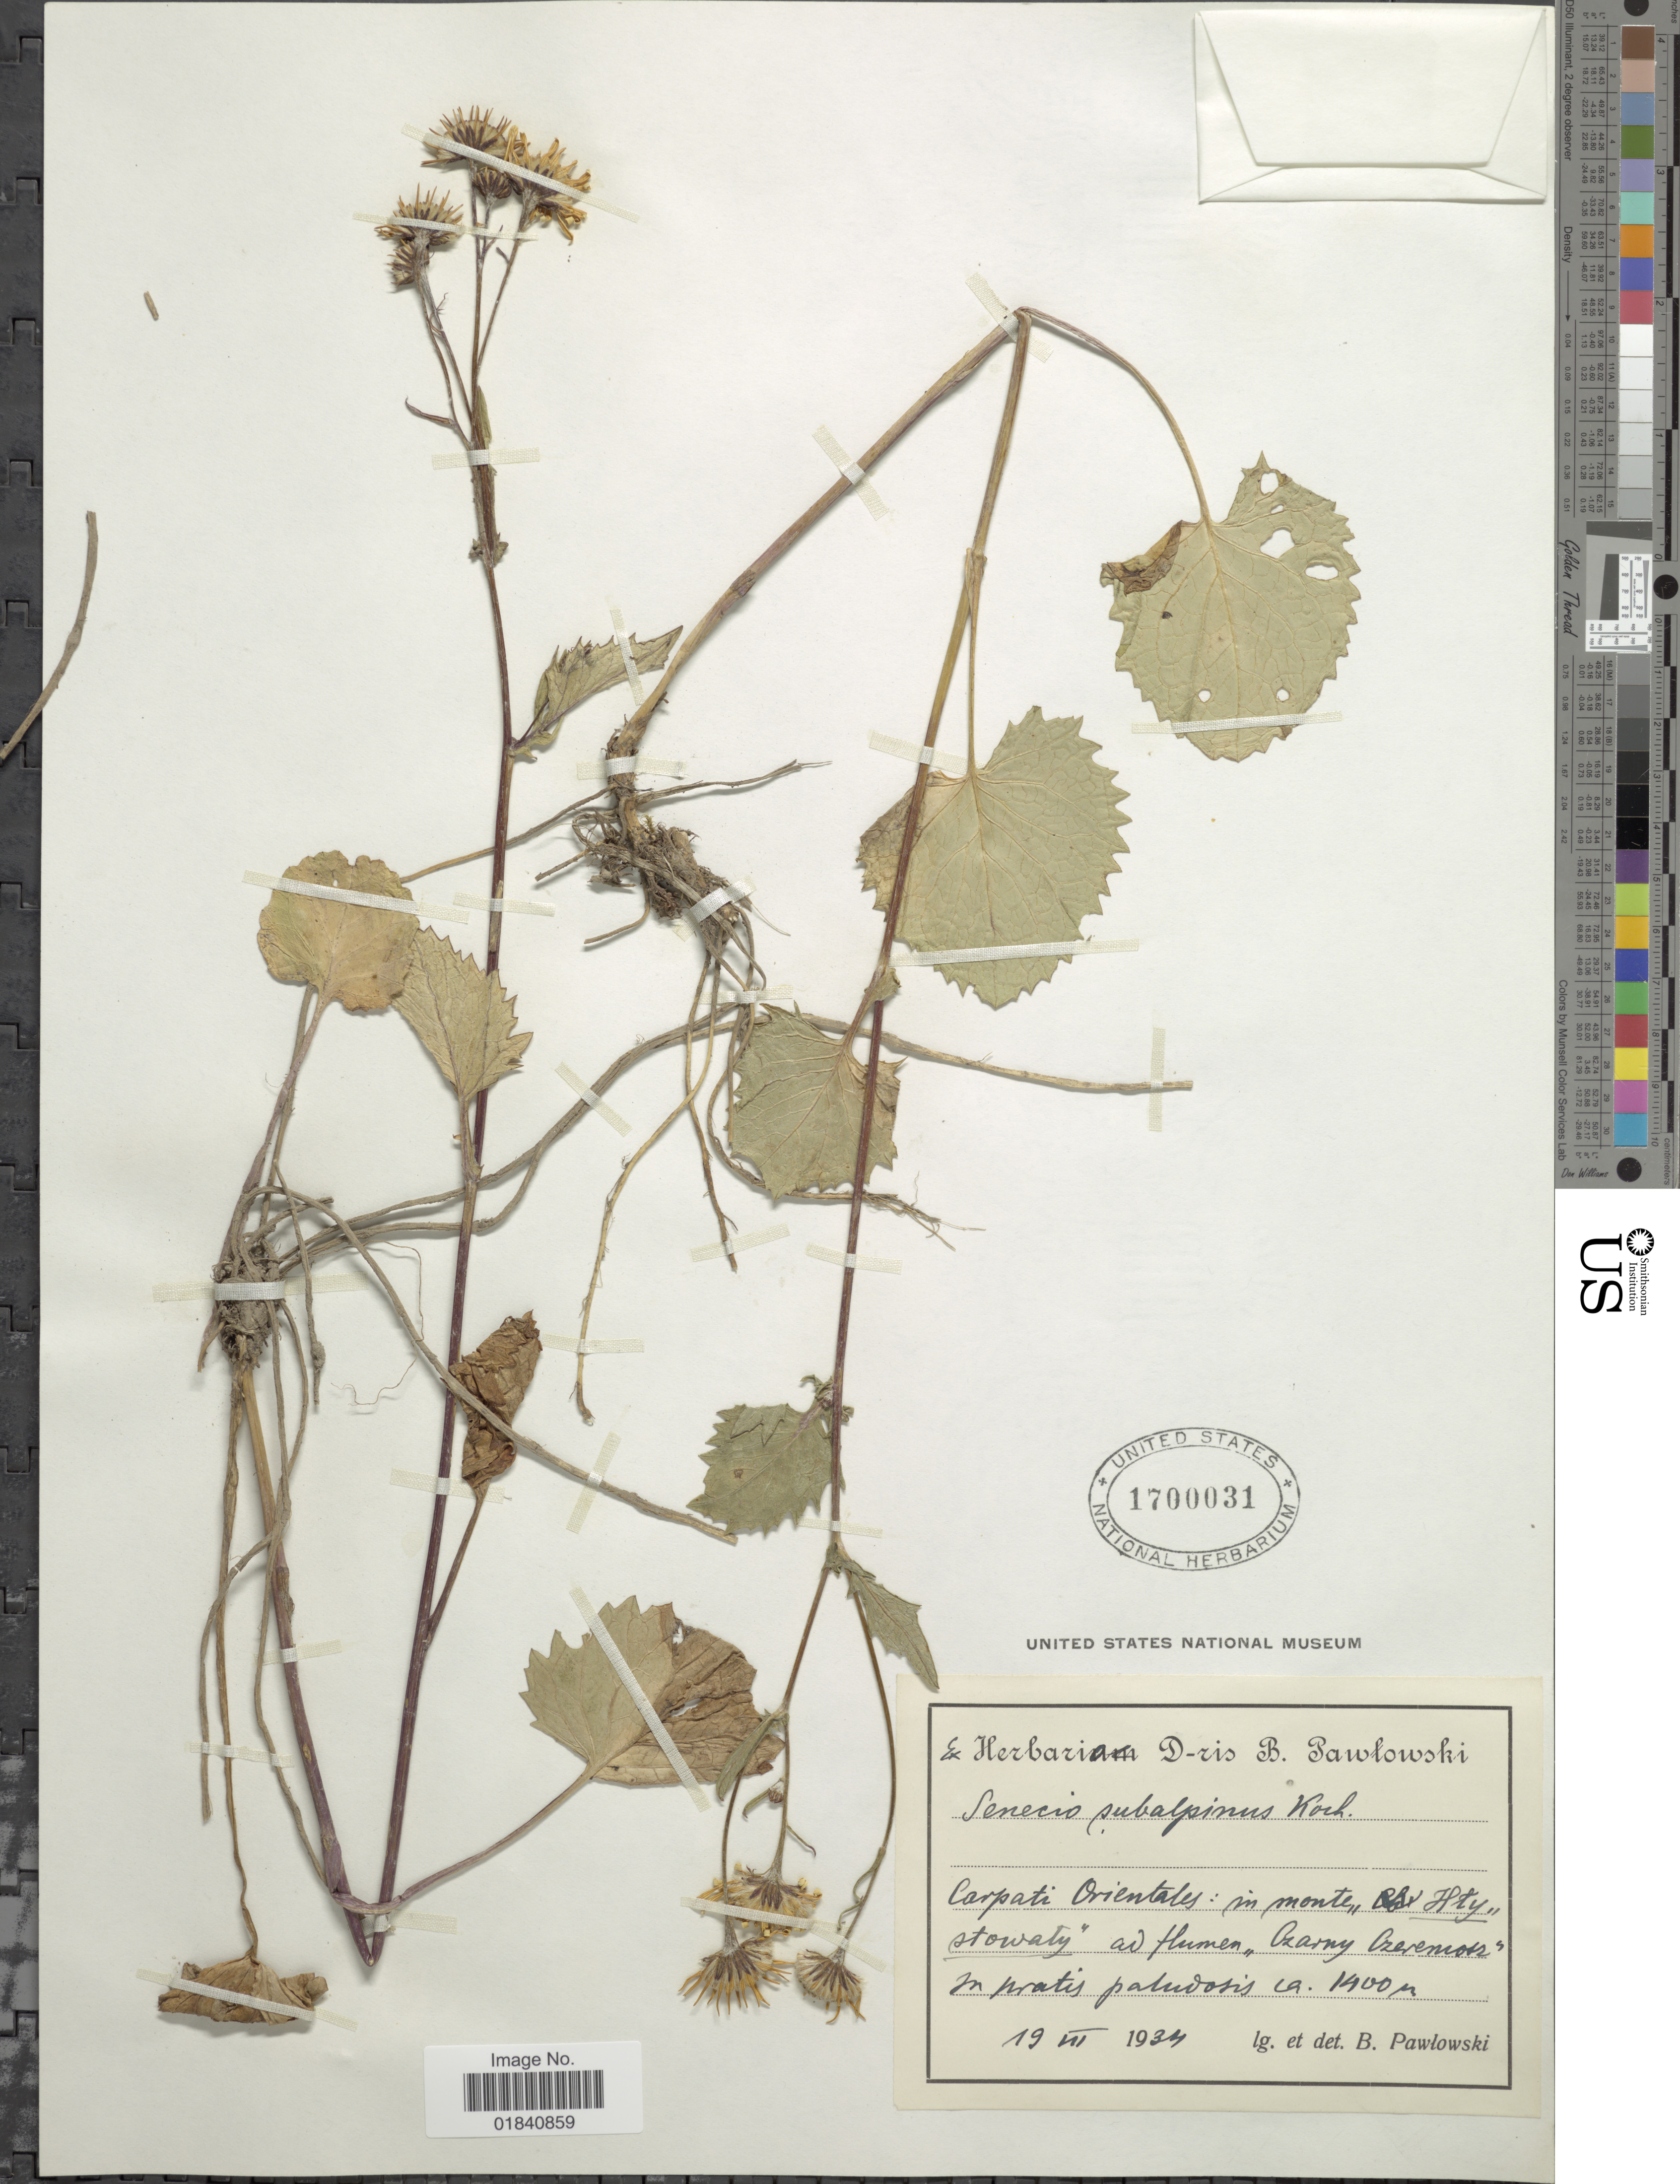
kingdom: Plantae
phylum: Tracheophyta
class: Magnoliopsida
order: Asterales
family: Asteraceae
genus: Senecio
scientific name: Senecio subalpinus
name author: W.D.J. Koch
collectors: B. Pawlowski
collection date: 1934-07-19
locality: Carpati Orientales: in monte Hty stowat ad Humen Czarny Czeremotr [interpreted]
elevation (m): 1400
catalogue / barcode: US 1700031